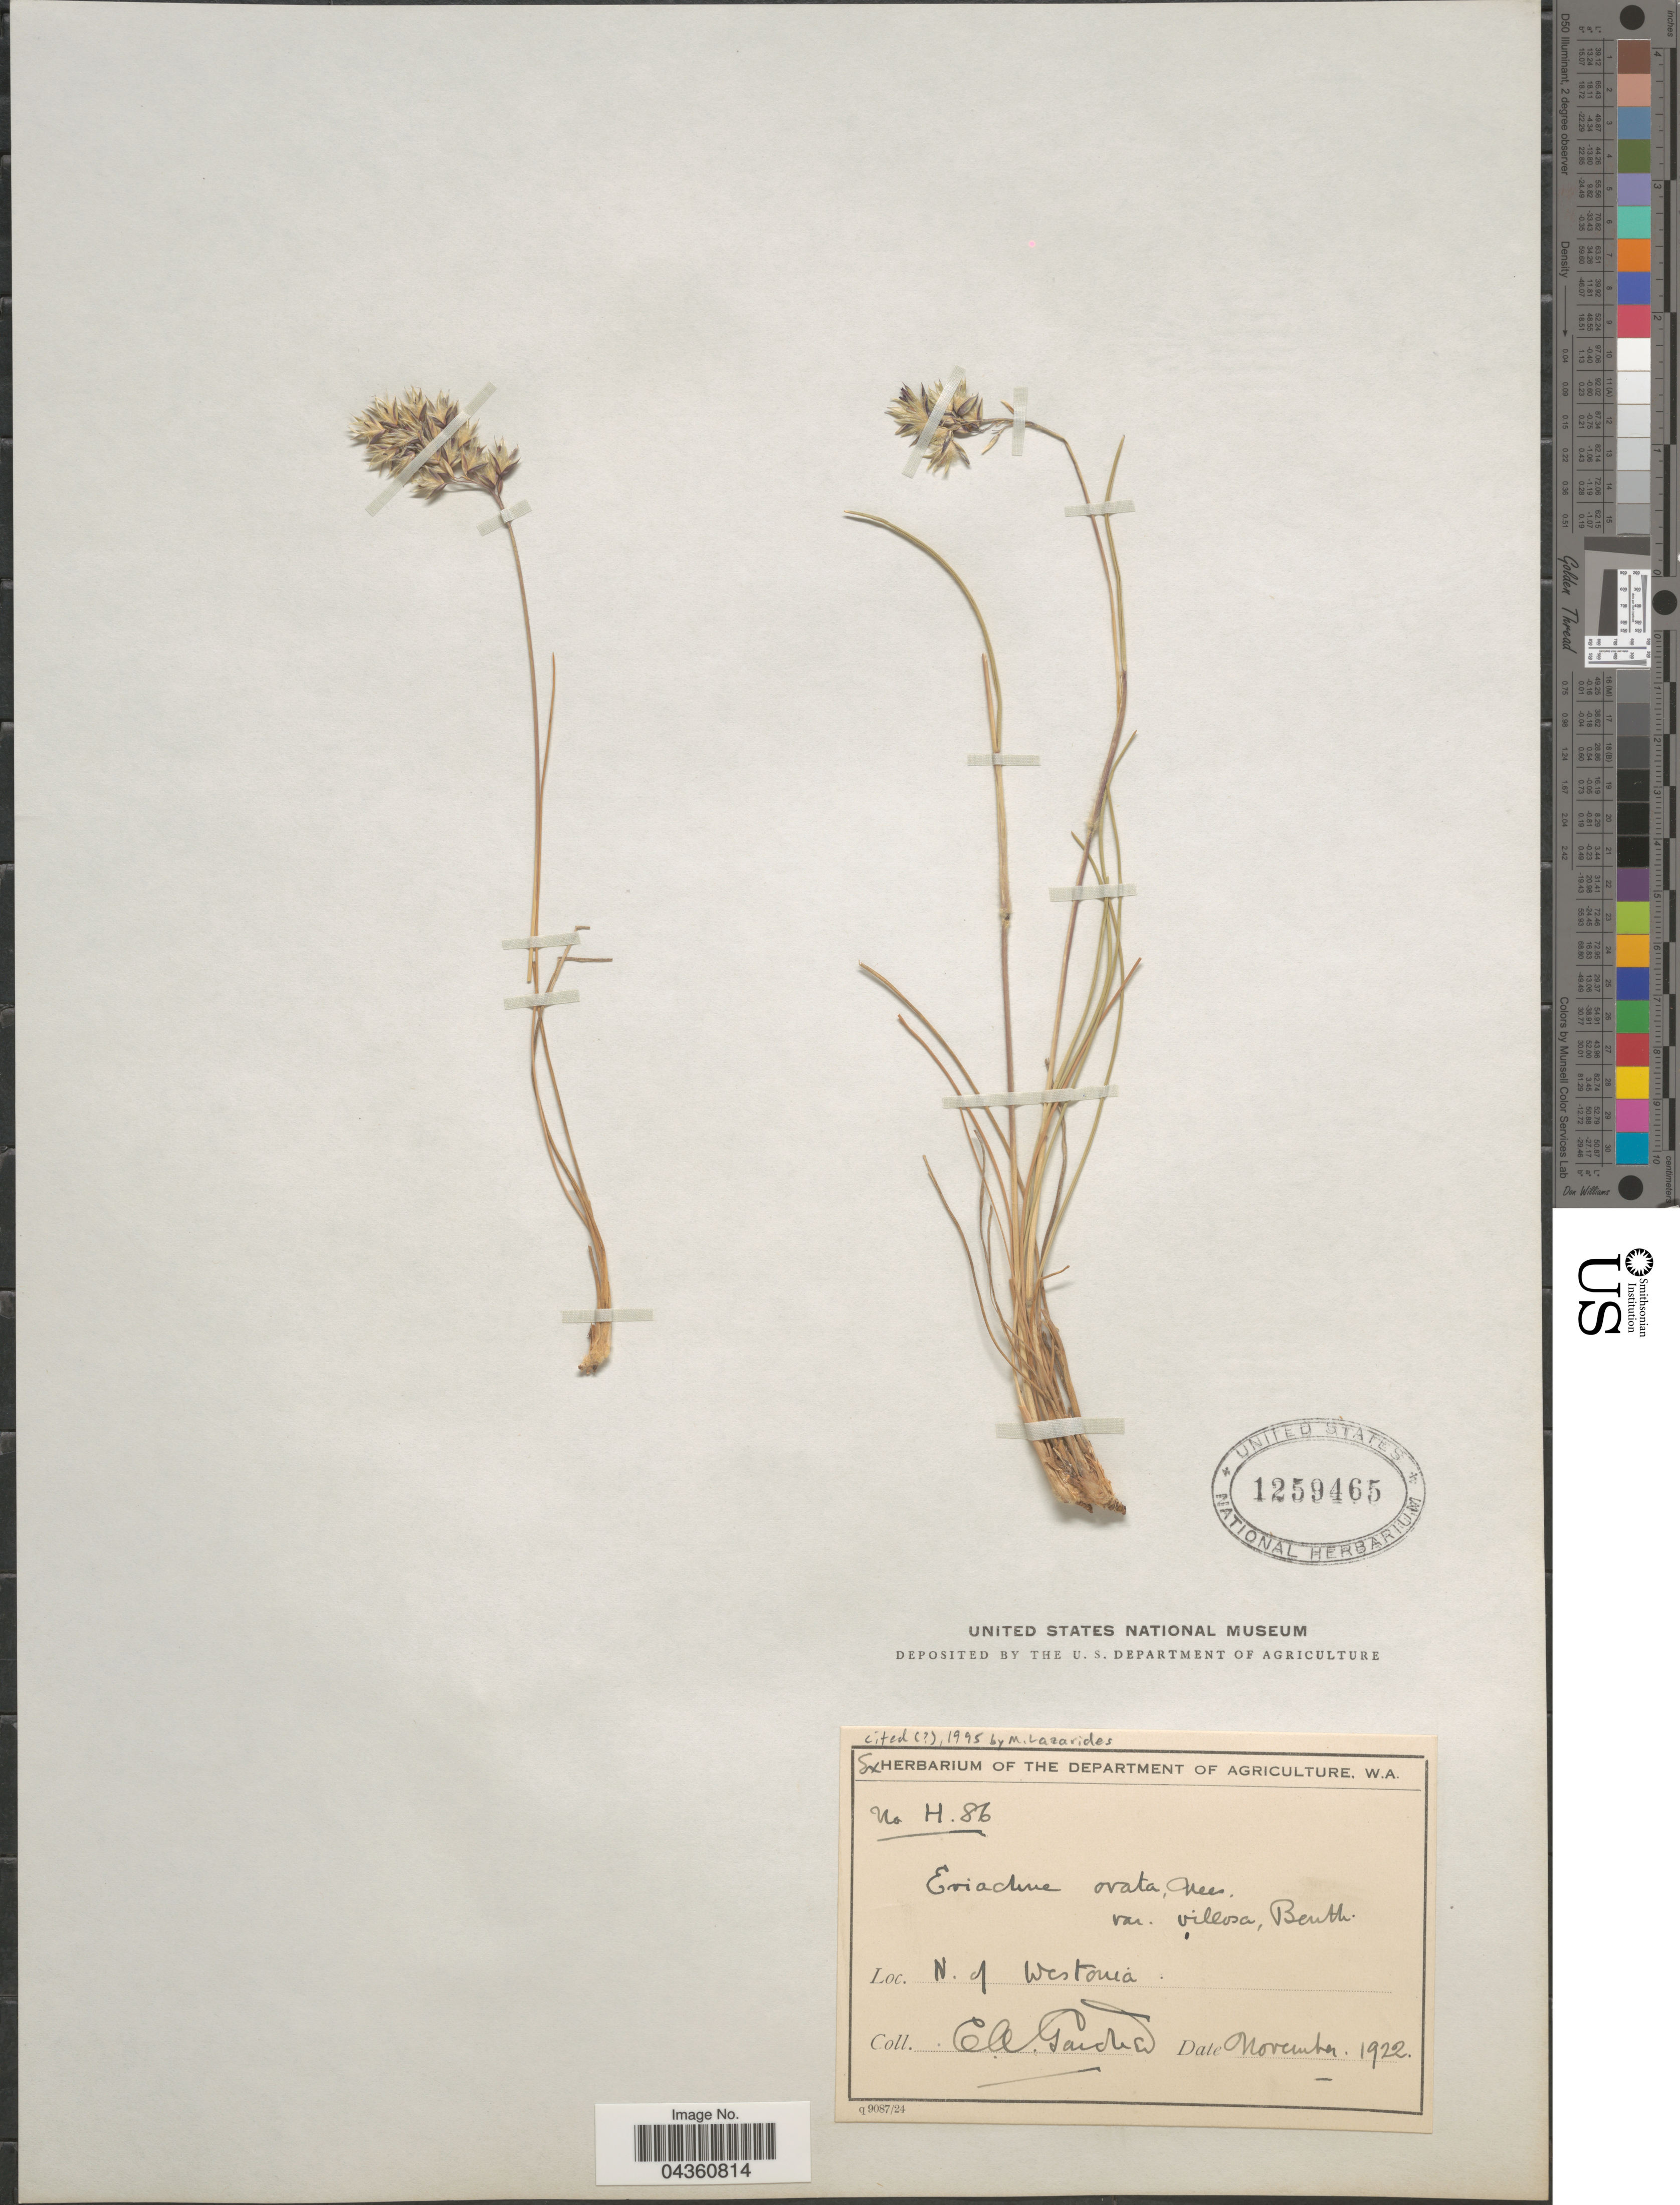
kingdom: Plantae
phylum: Tracheophyta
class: Liliopsida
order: Poales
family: Poaceae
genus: Eriachne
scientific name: Eriachne ovata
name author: Nees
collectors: C. A. Gardner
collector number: H.86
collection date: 1922-11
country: Australia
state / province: Western Australia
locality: N. of Westonia.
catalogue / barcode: US 1259465